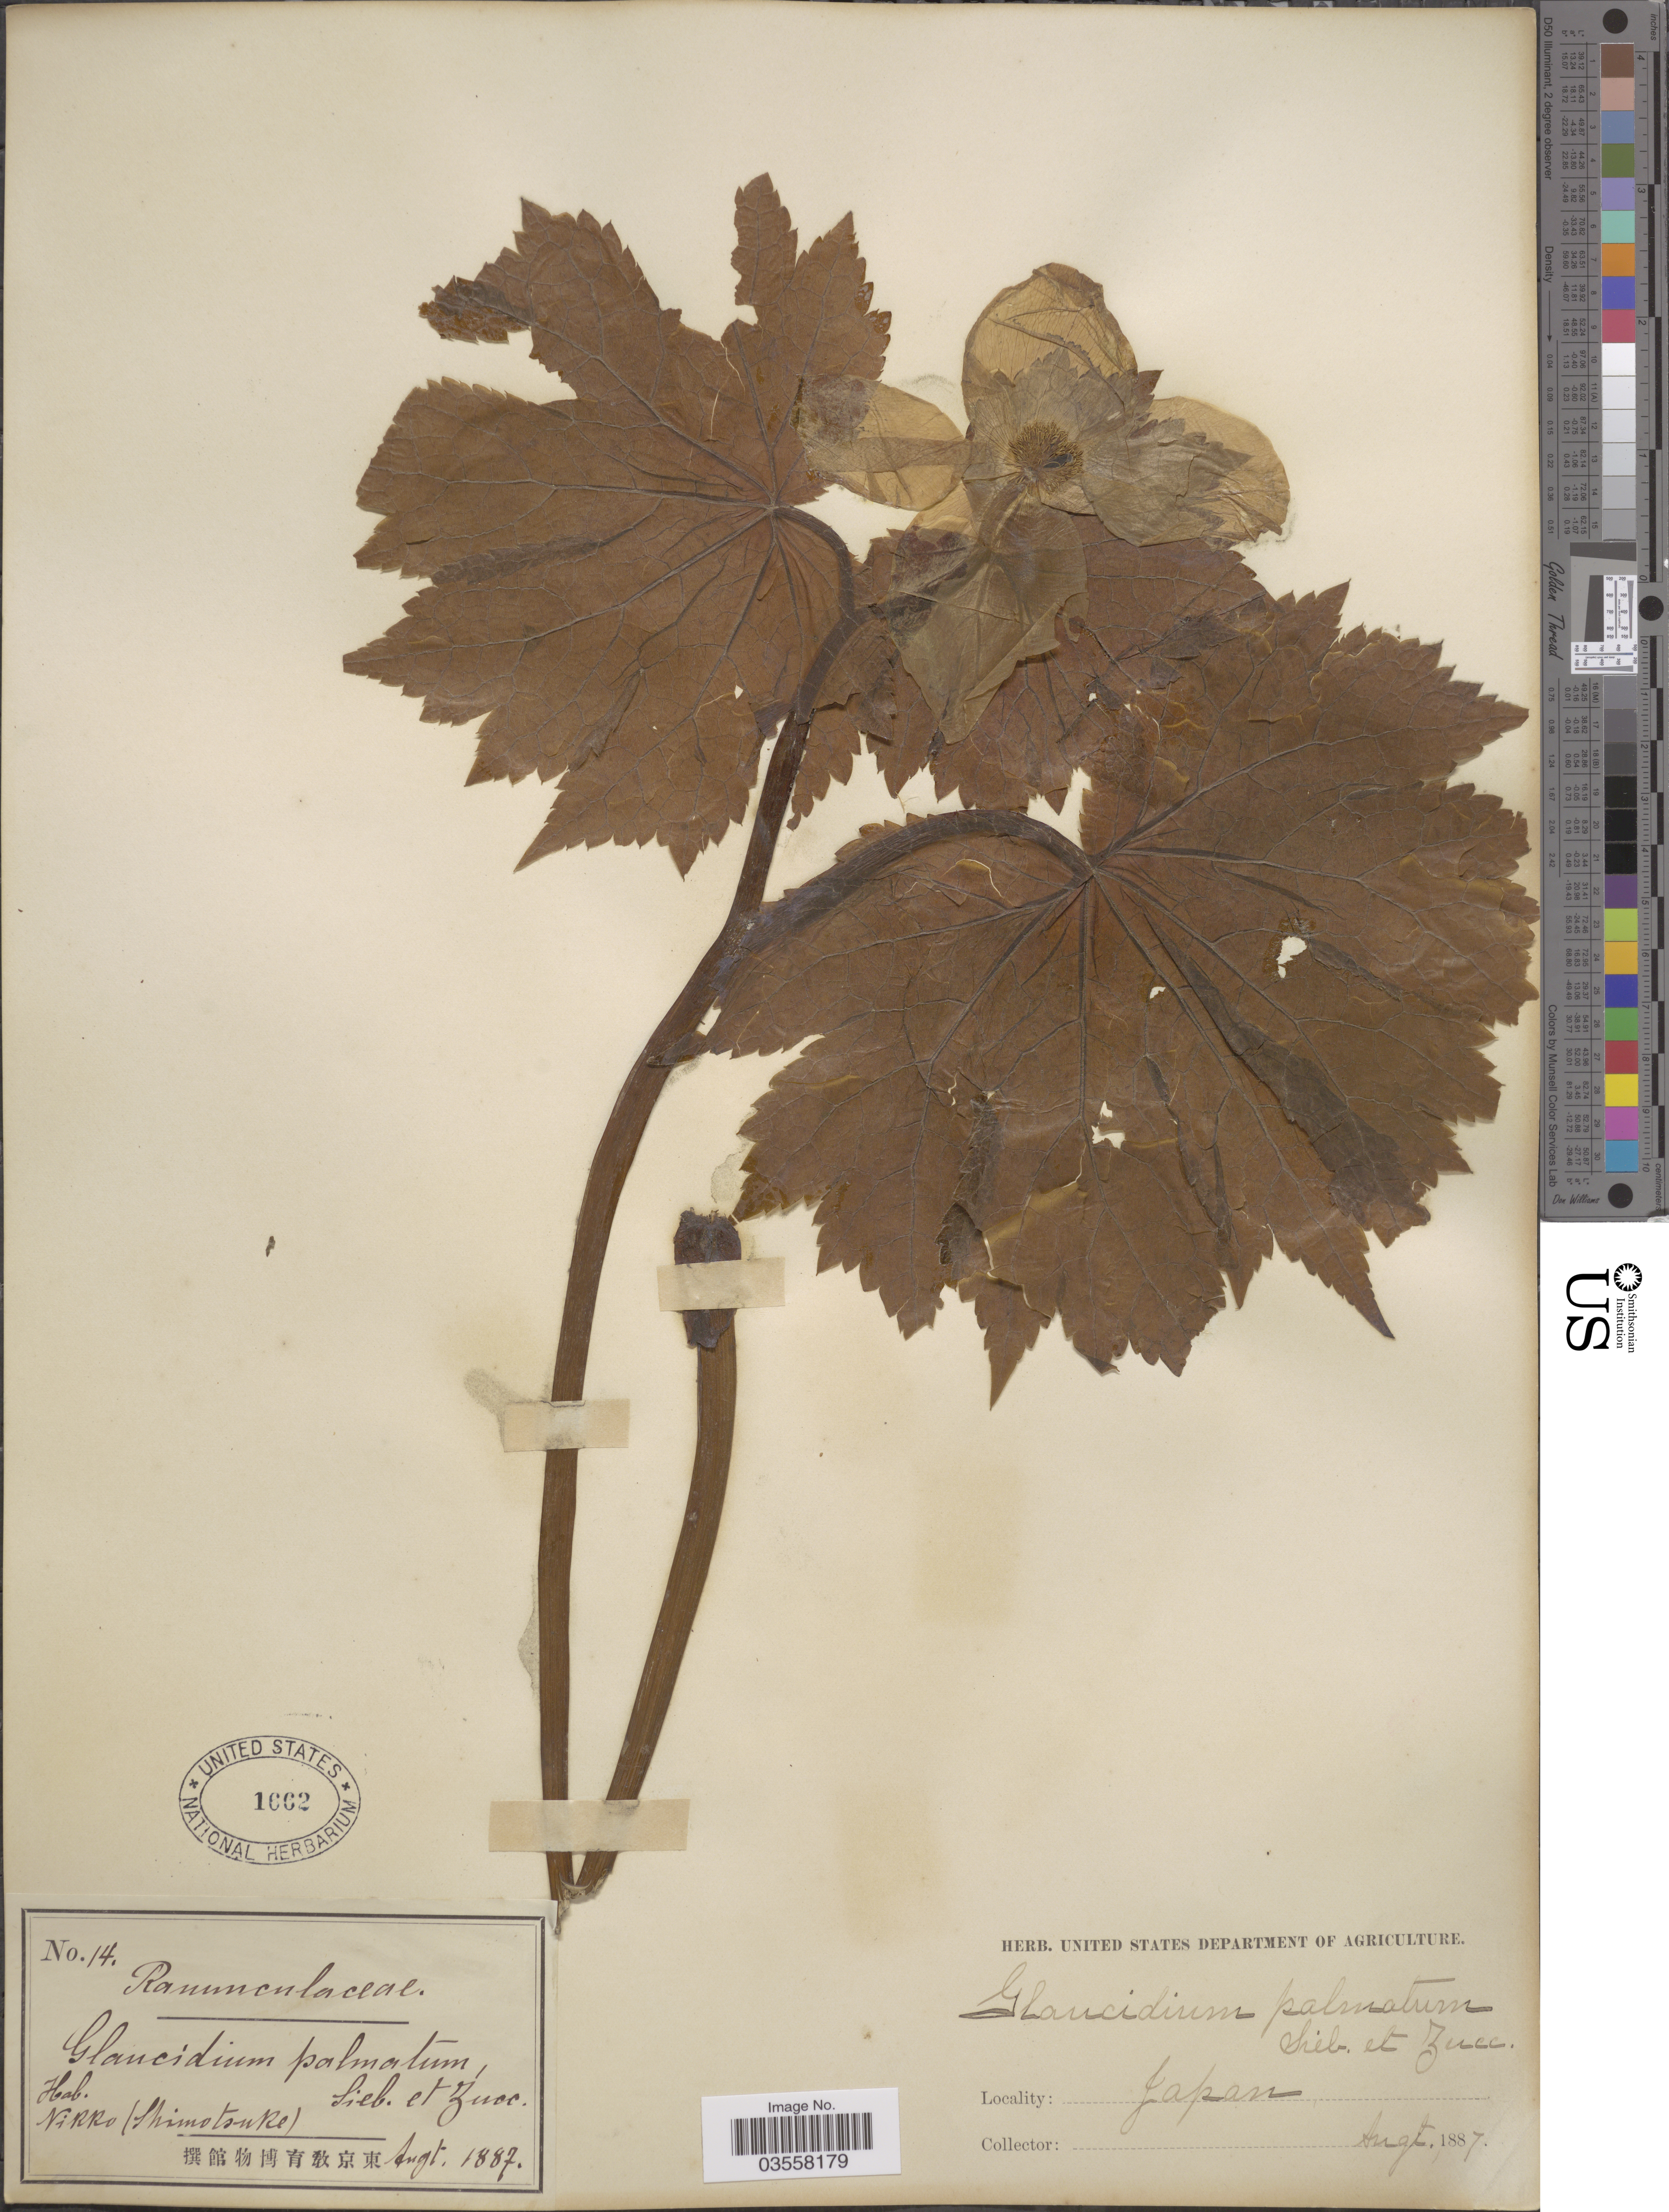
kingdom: Plantae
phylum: Tracheophyta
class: Magnoliopsida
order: Ranunculales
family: Ranunculaceae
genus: Glaucidium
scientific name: Glaucidium palmatum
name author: Siebold & Zucc.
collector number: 14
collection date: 1887-08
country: Japan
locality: Nikko (Shimotsuke).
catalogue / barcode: US 1662